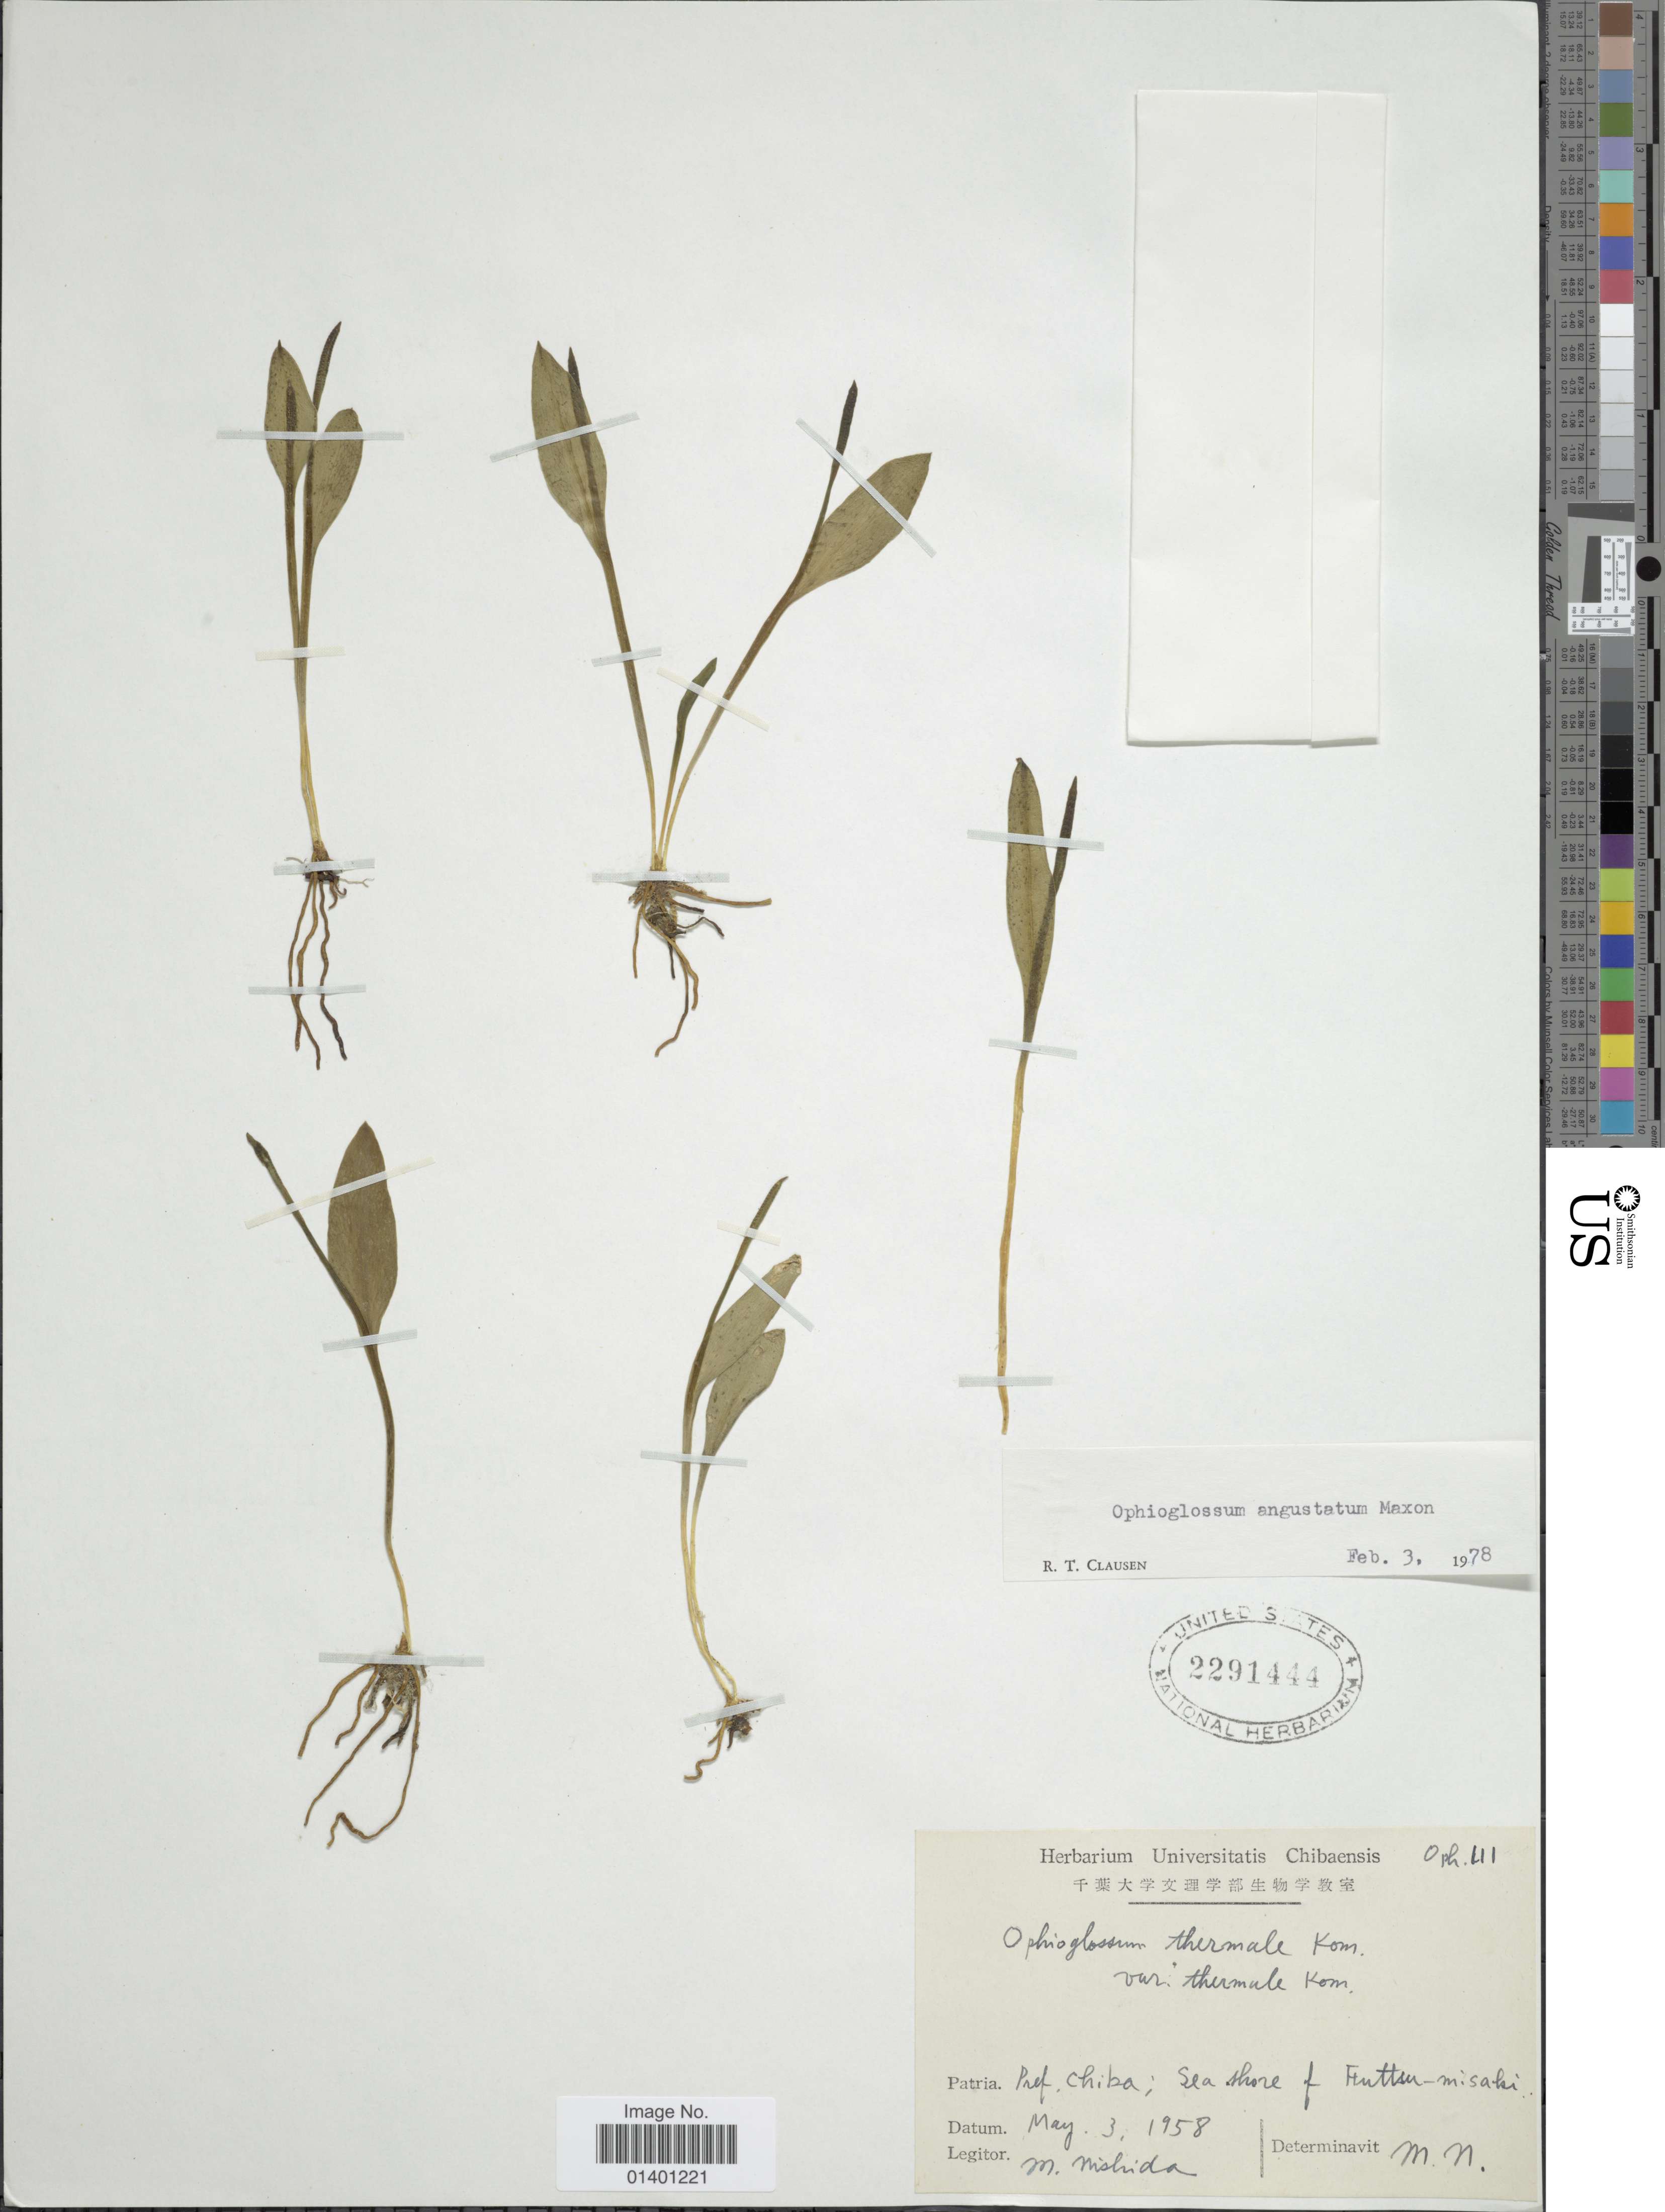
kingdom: Plantae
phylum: Tracheophyta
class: Polypodiopsida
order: Ophioglossales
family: Ophioglossaceae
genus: Ophioglossum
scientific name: Ophioglossum angustulatum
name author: Maxon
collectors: M. Nishida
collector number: oph. 111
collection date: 1958-05-03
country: Japan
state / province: Tiba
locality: Pref. Chiba, seahore of Futtsu-misaki.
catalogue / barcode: US 2291444